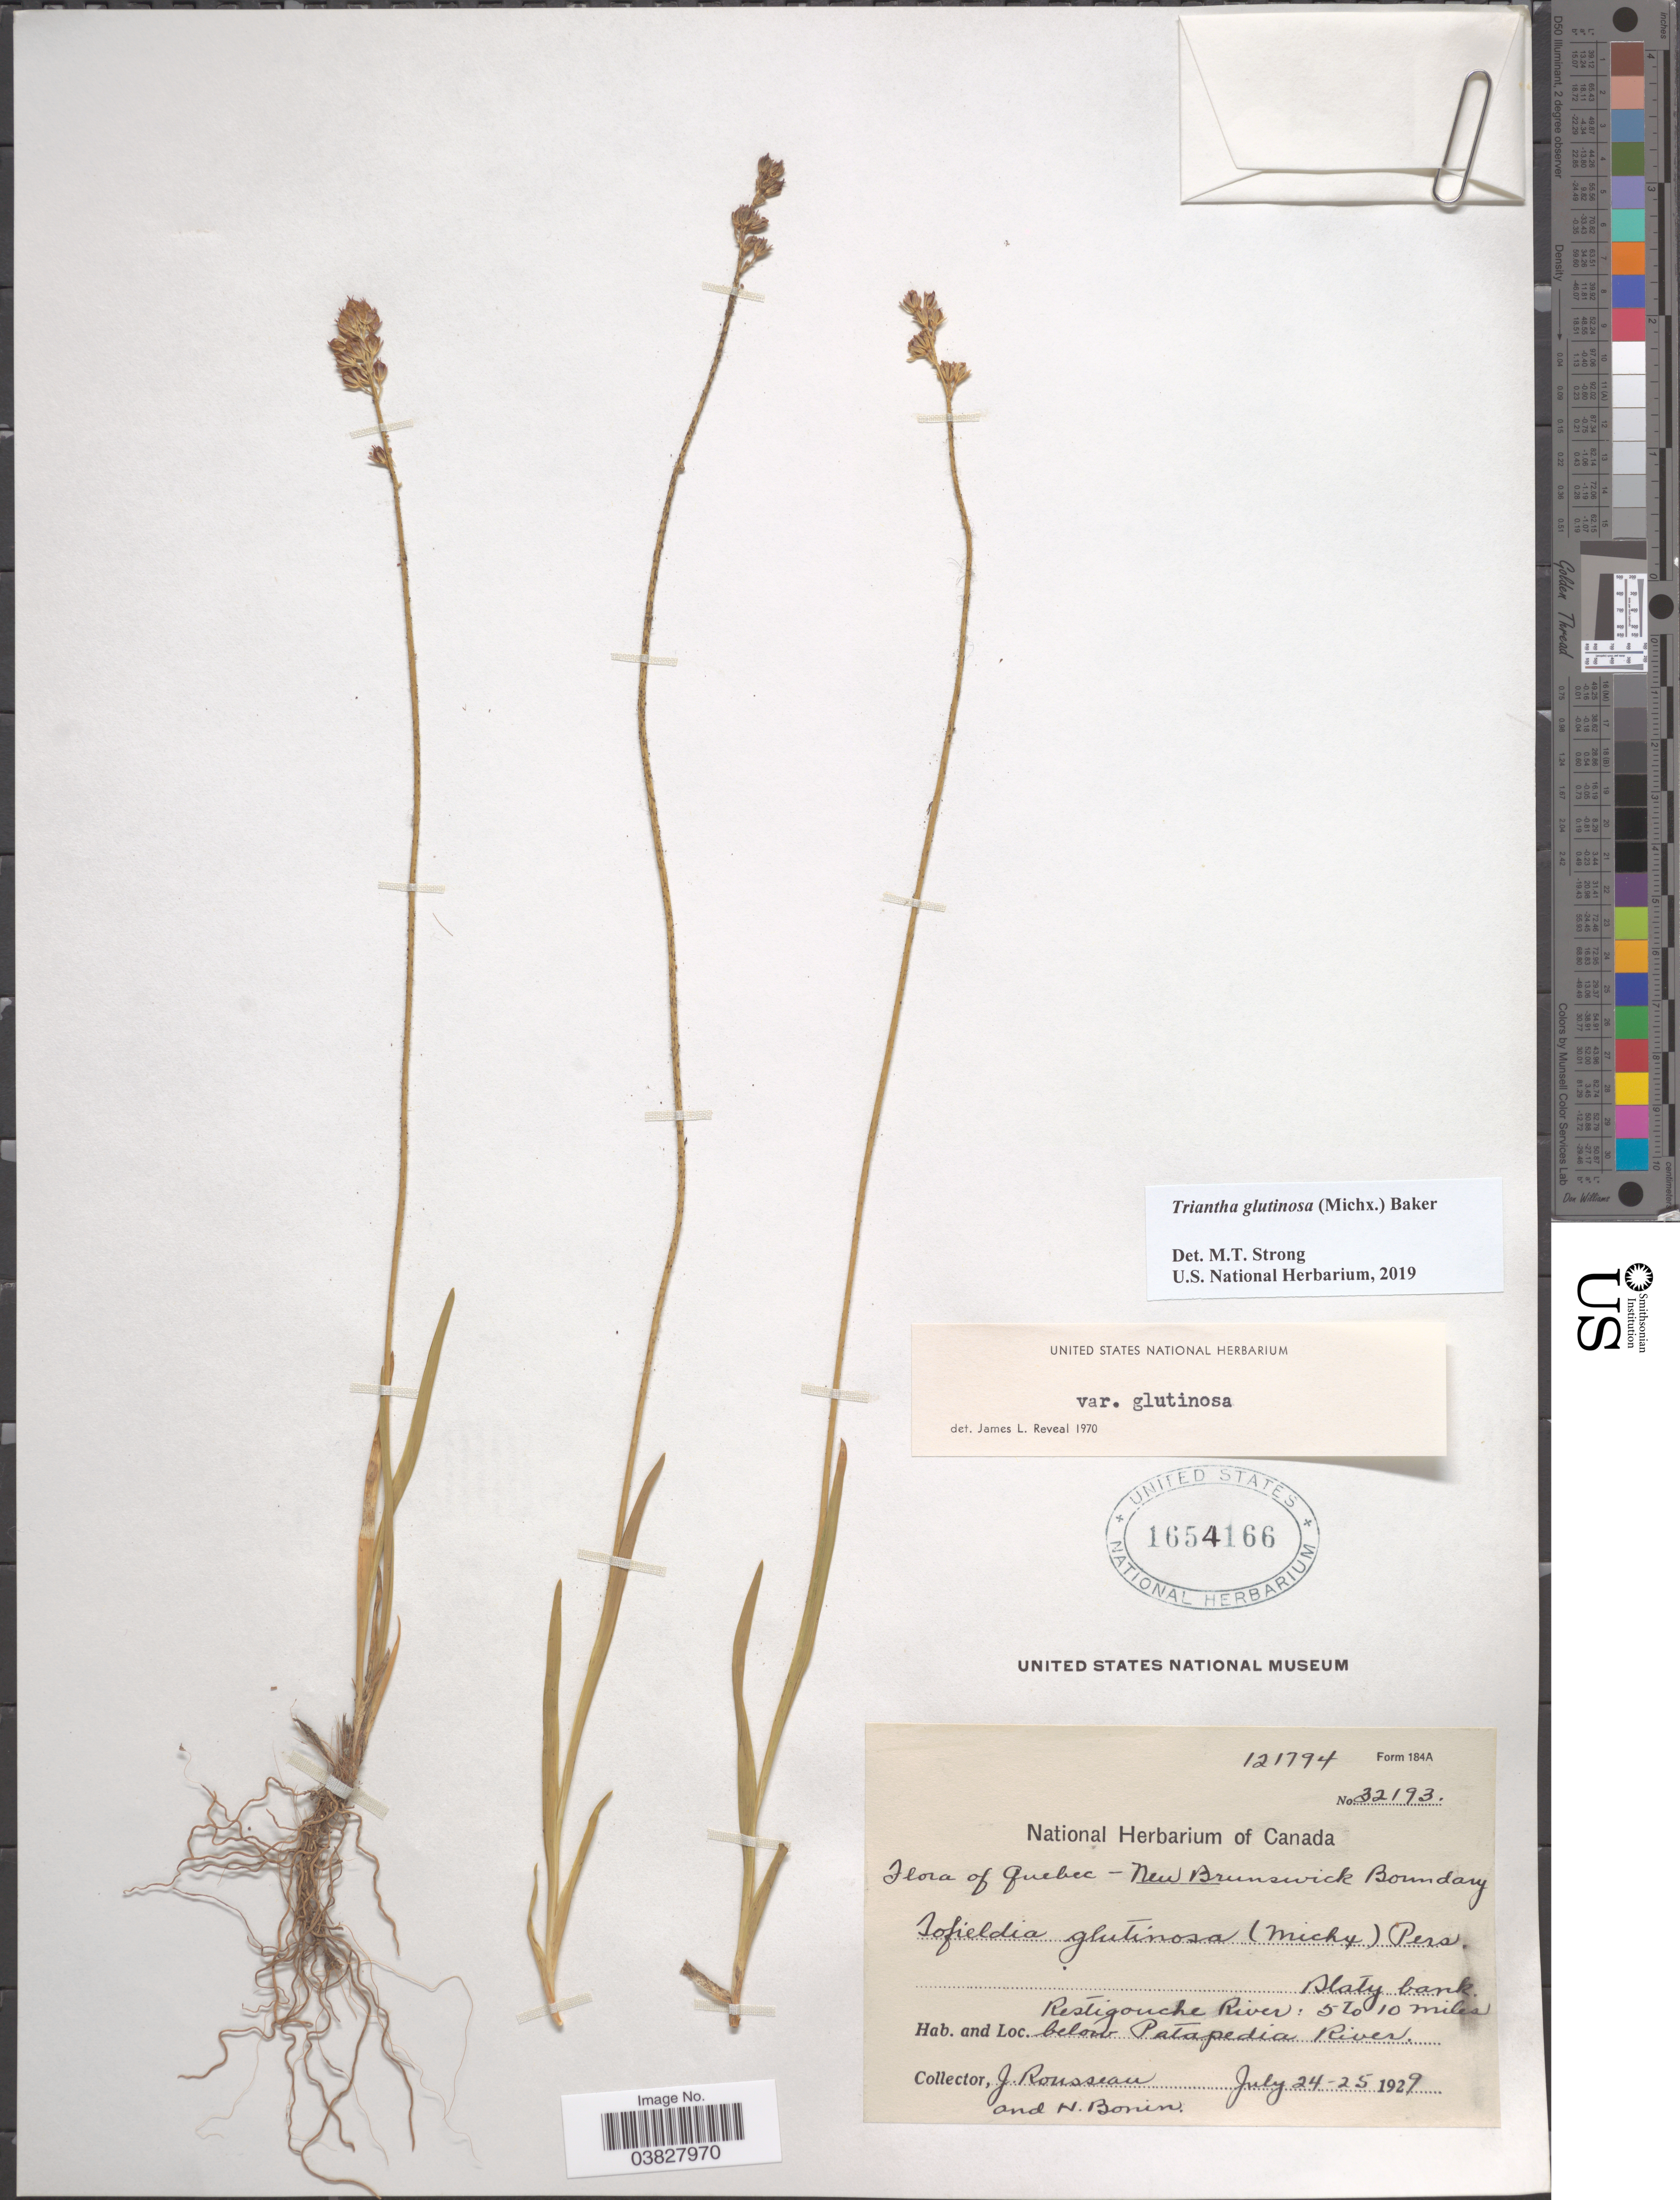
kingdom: Plantae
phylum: Tracheophyta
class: Liliopsida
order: Alismatales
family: Tofieldiaceae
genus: Triantha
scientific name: Triantha glutinosa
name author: (Michx.) Baker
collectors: J. Rousseau & H. Bonin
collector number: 32193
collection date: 1929-07-24/1929-07-25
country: Canada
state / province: Quebec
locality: Quebec-New Brunswick Boundary. Restigouche River: 5 to 10 miles below Patapedia River.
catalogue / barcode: US 1654166